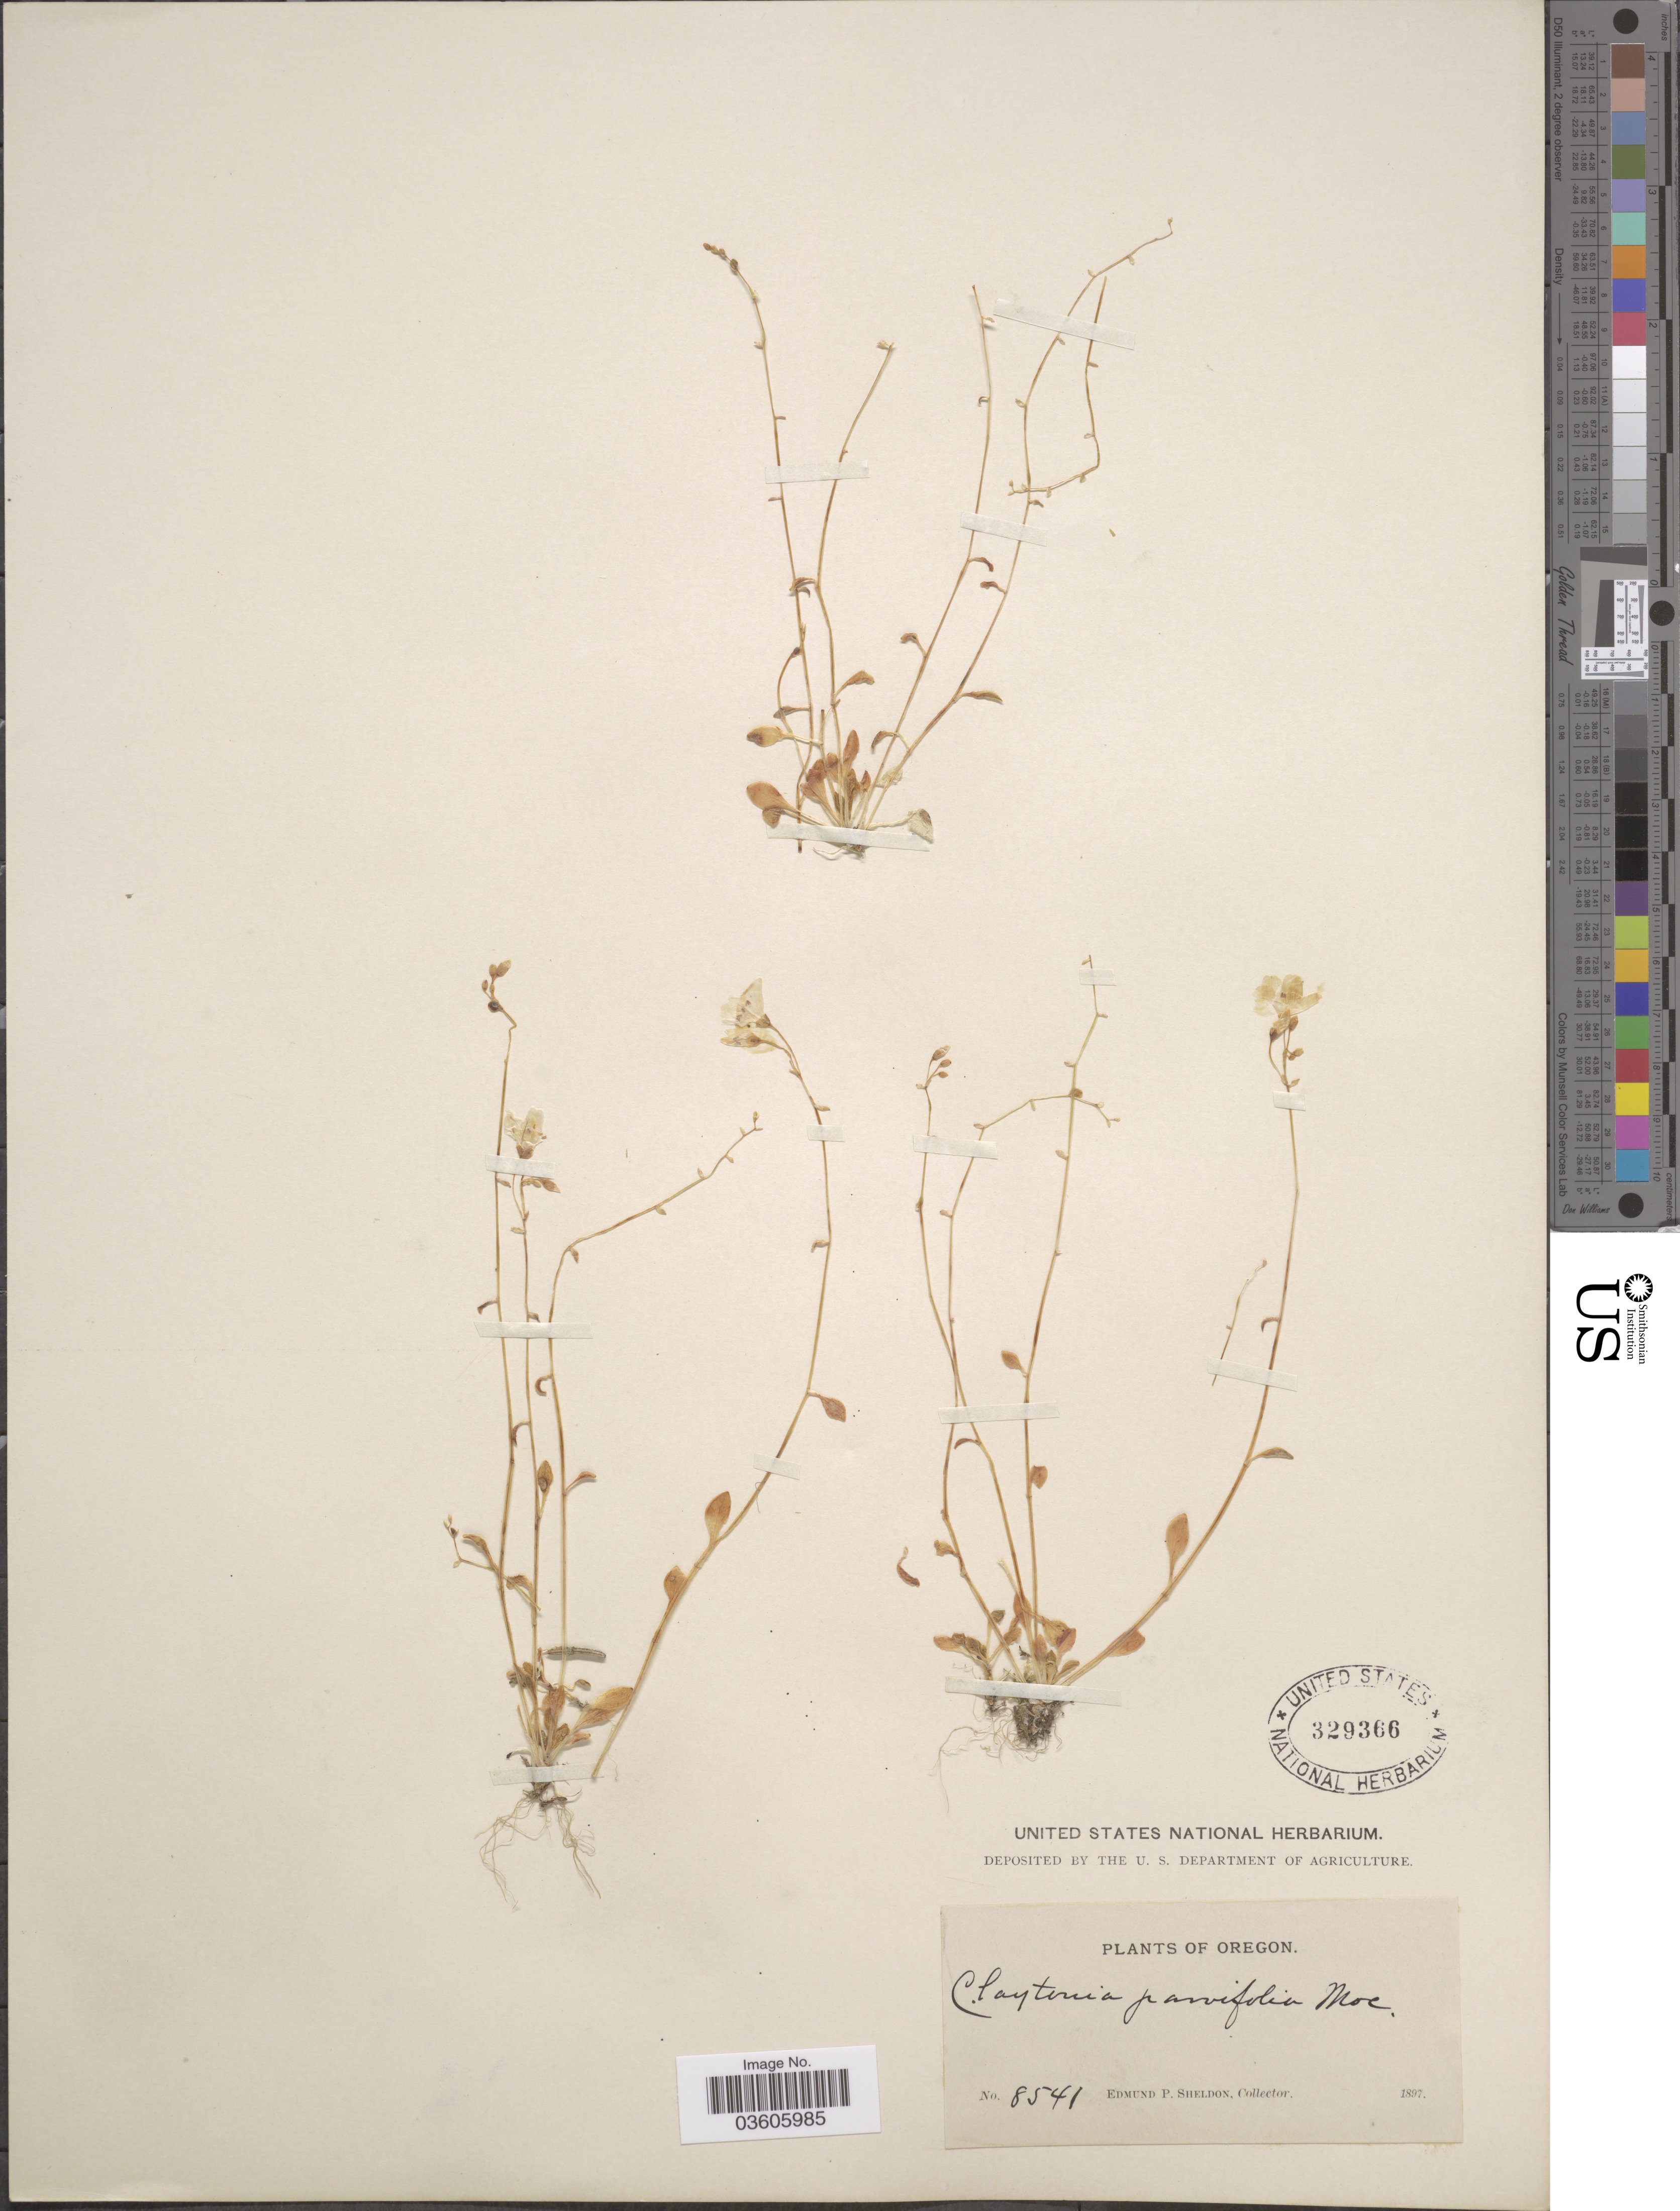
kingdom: Plantae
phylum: Tracheophyta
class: Magnoliopsida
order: Caryophyllales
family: Montiaceae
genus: Montia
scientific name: Montia parvifolia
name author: (Moc. ex DC.) Greene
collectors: E. P. Sheldon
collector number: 8541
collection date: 1897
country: United States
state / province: Oregon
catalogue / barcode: US 329366